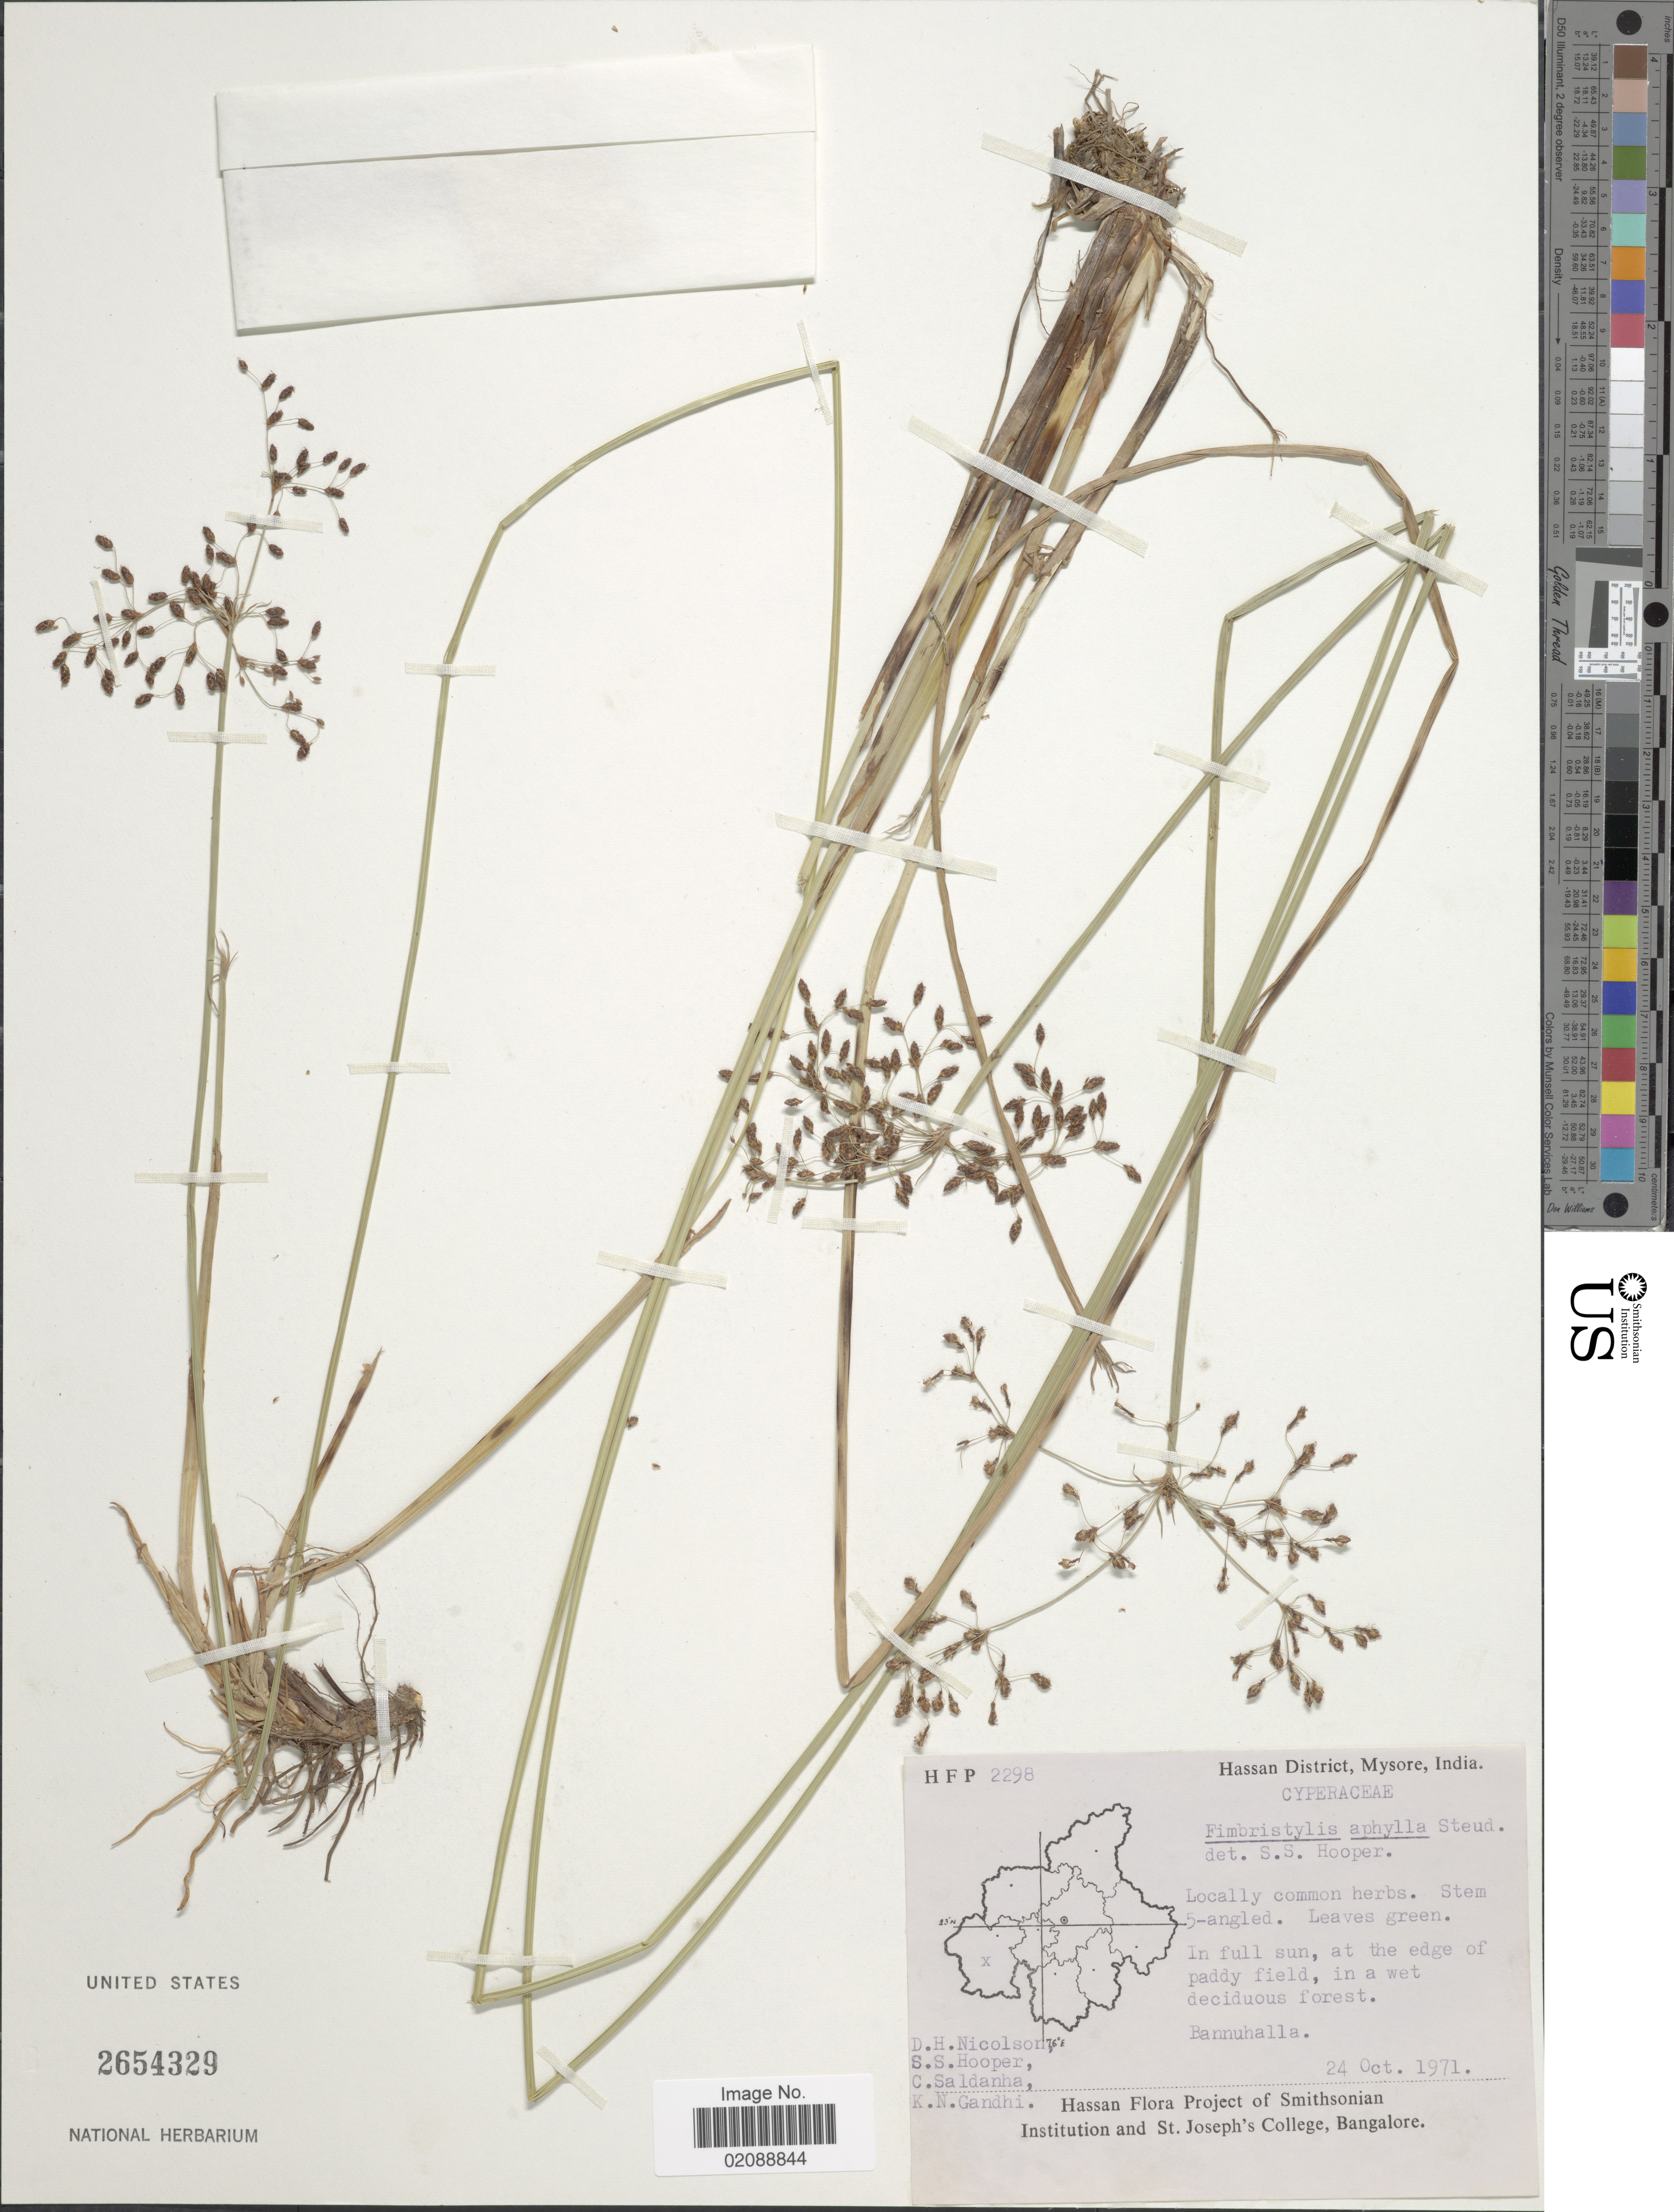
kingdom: Plantae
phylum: Tracheophyta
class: Liliopsida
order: Poales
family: Cyperaceae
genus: Fimbristylis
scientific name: Fimbristylis aphylla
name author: Steud.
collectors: D. H. Nicolson, S. S. Hooper, C. Saldanha & K. N. Gandhi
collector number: HFP 2298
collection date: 1971-10-24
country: India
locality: At the edge of paddy field, Bannuhalla.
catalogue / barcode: US 2654329